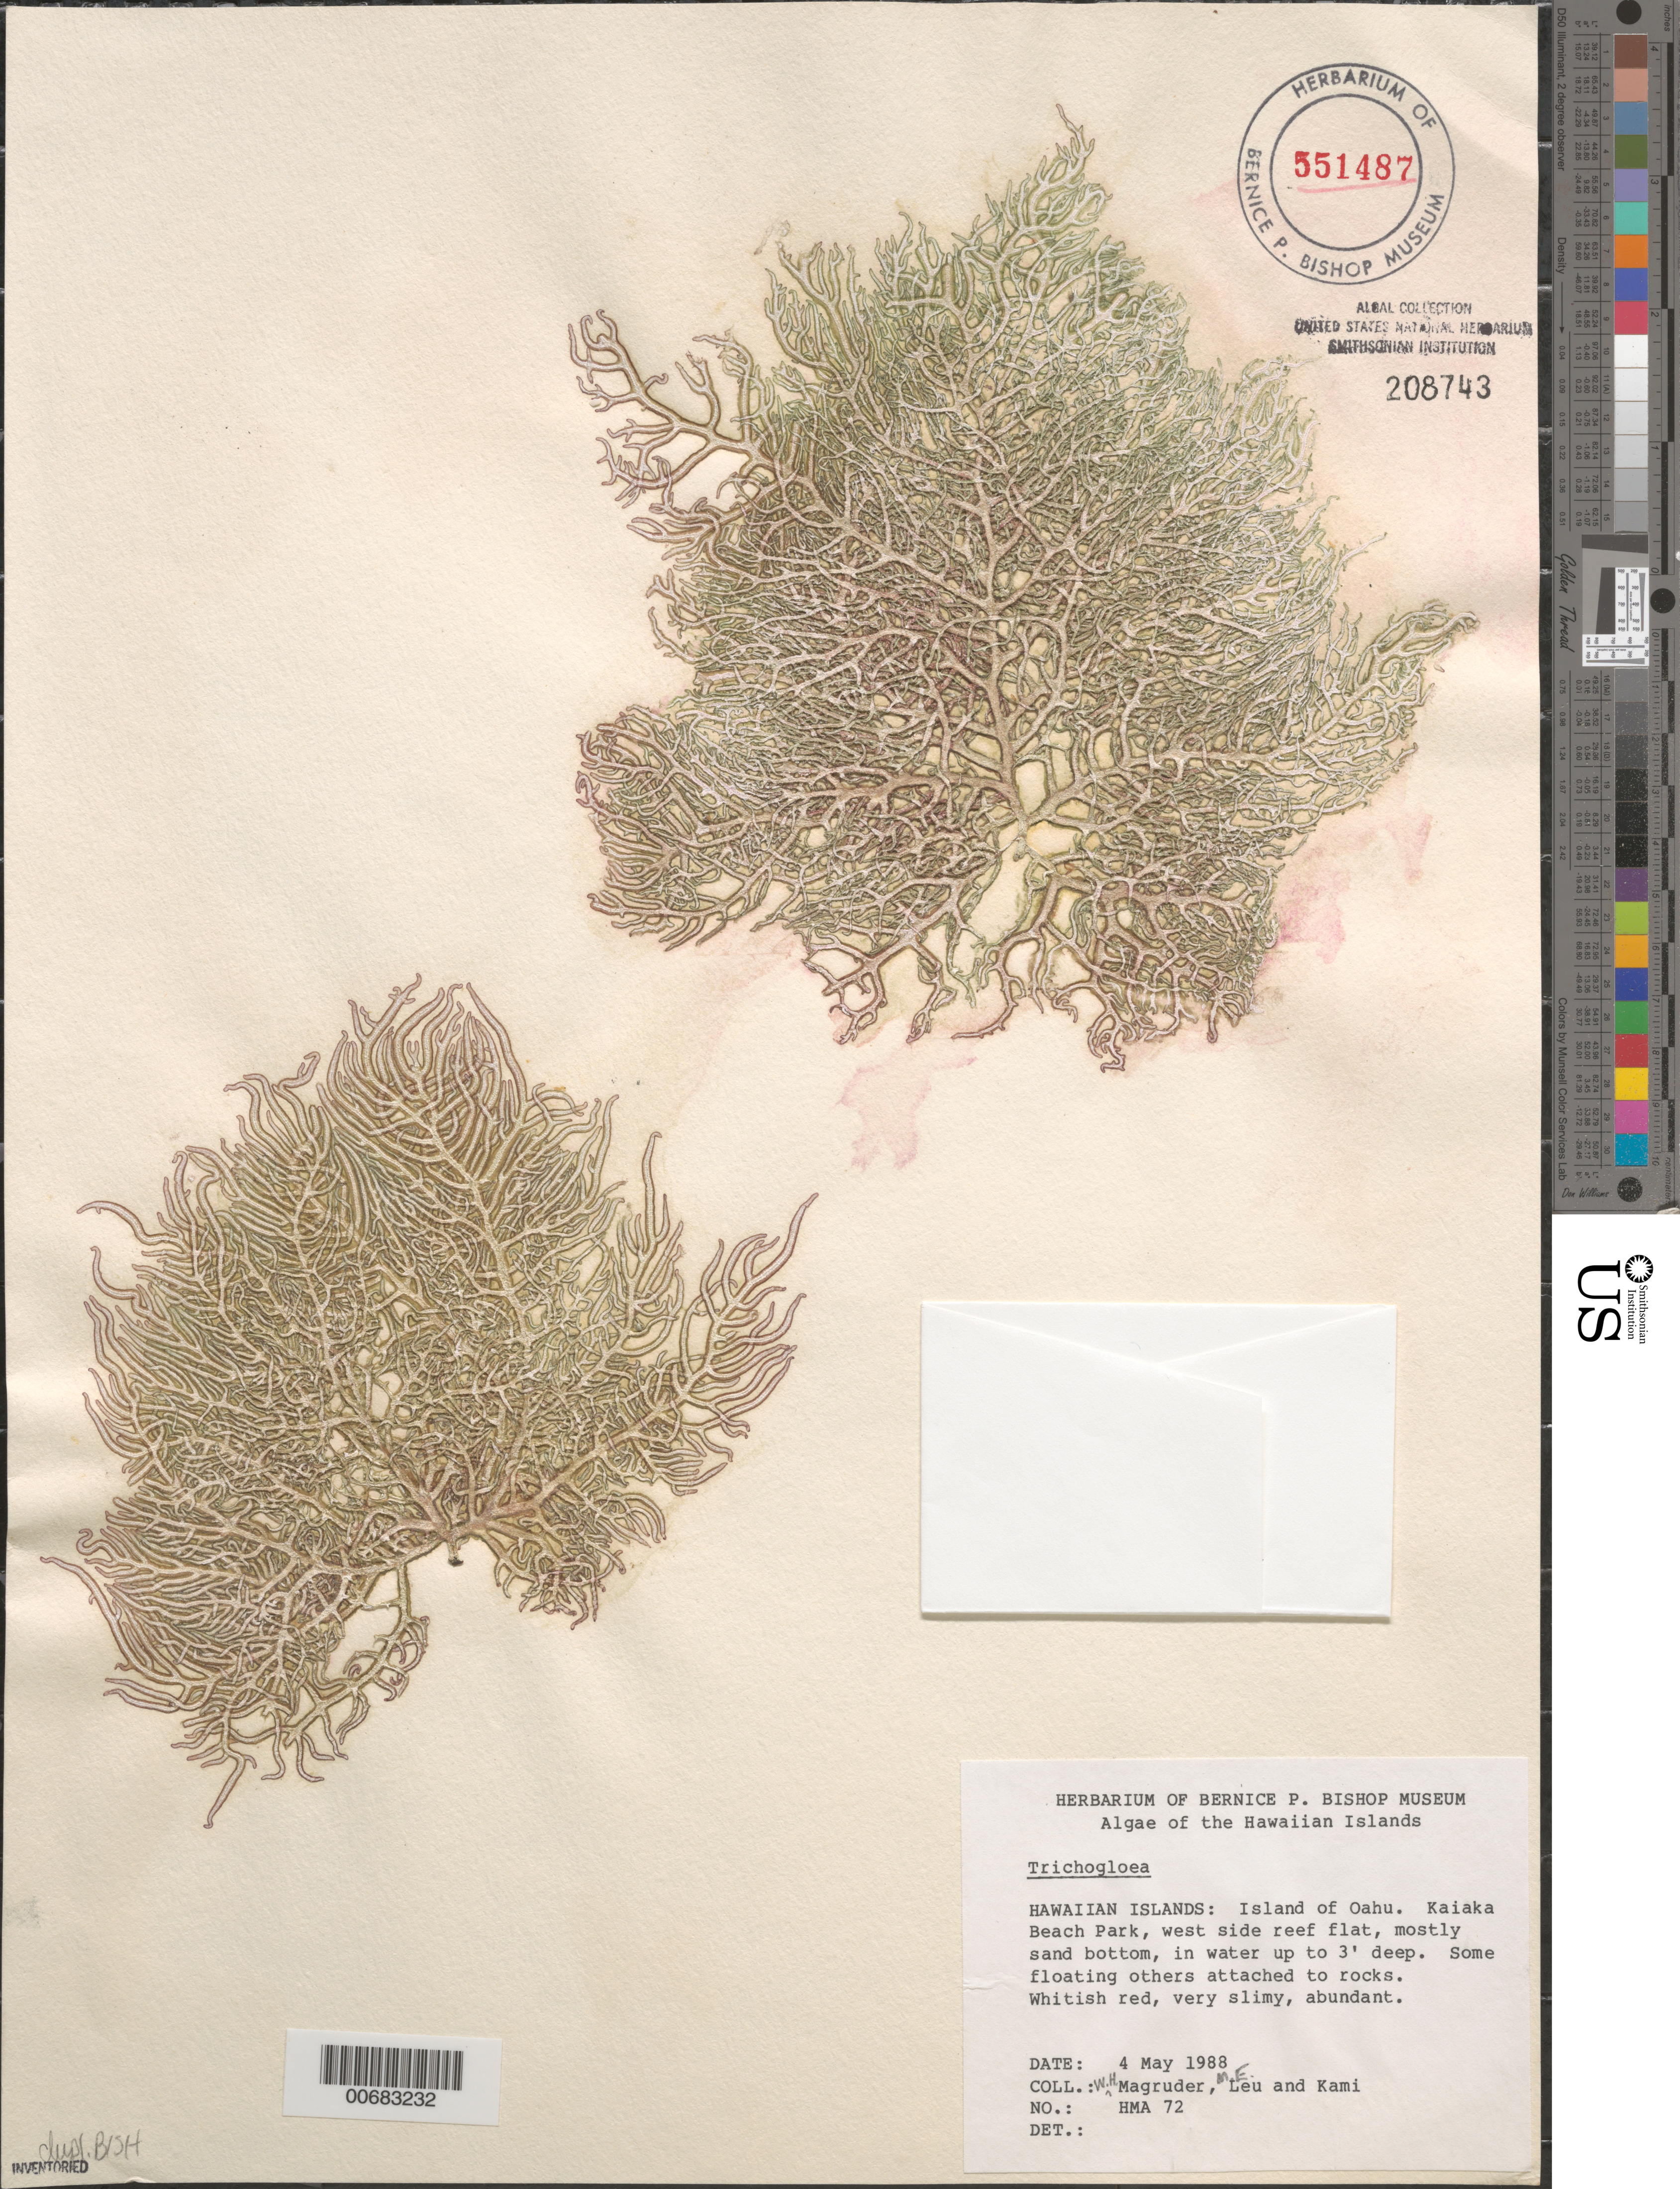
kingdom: Plantae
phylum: Rhodophyta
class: Florideophyceae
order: Nemaliales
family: Liagoraceae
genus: Trichogloea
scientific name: Trichogloea sp.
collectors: W. Magruder, M. Leu & -. Kami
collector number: HMA 72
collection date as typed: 04 May 1988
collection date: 1988-05-04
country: United States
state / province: Hawaii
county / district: Honolulu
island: Oahu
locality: Kaiaka Beach Park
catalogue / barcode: US 208743